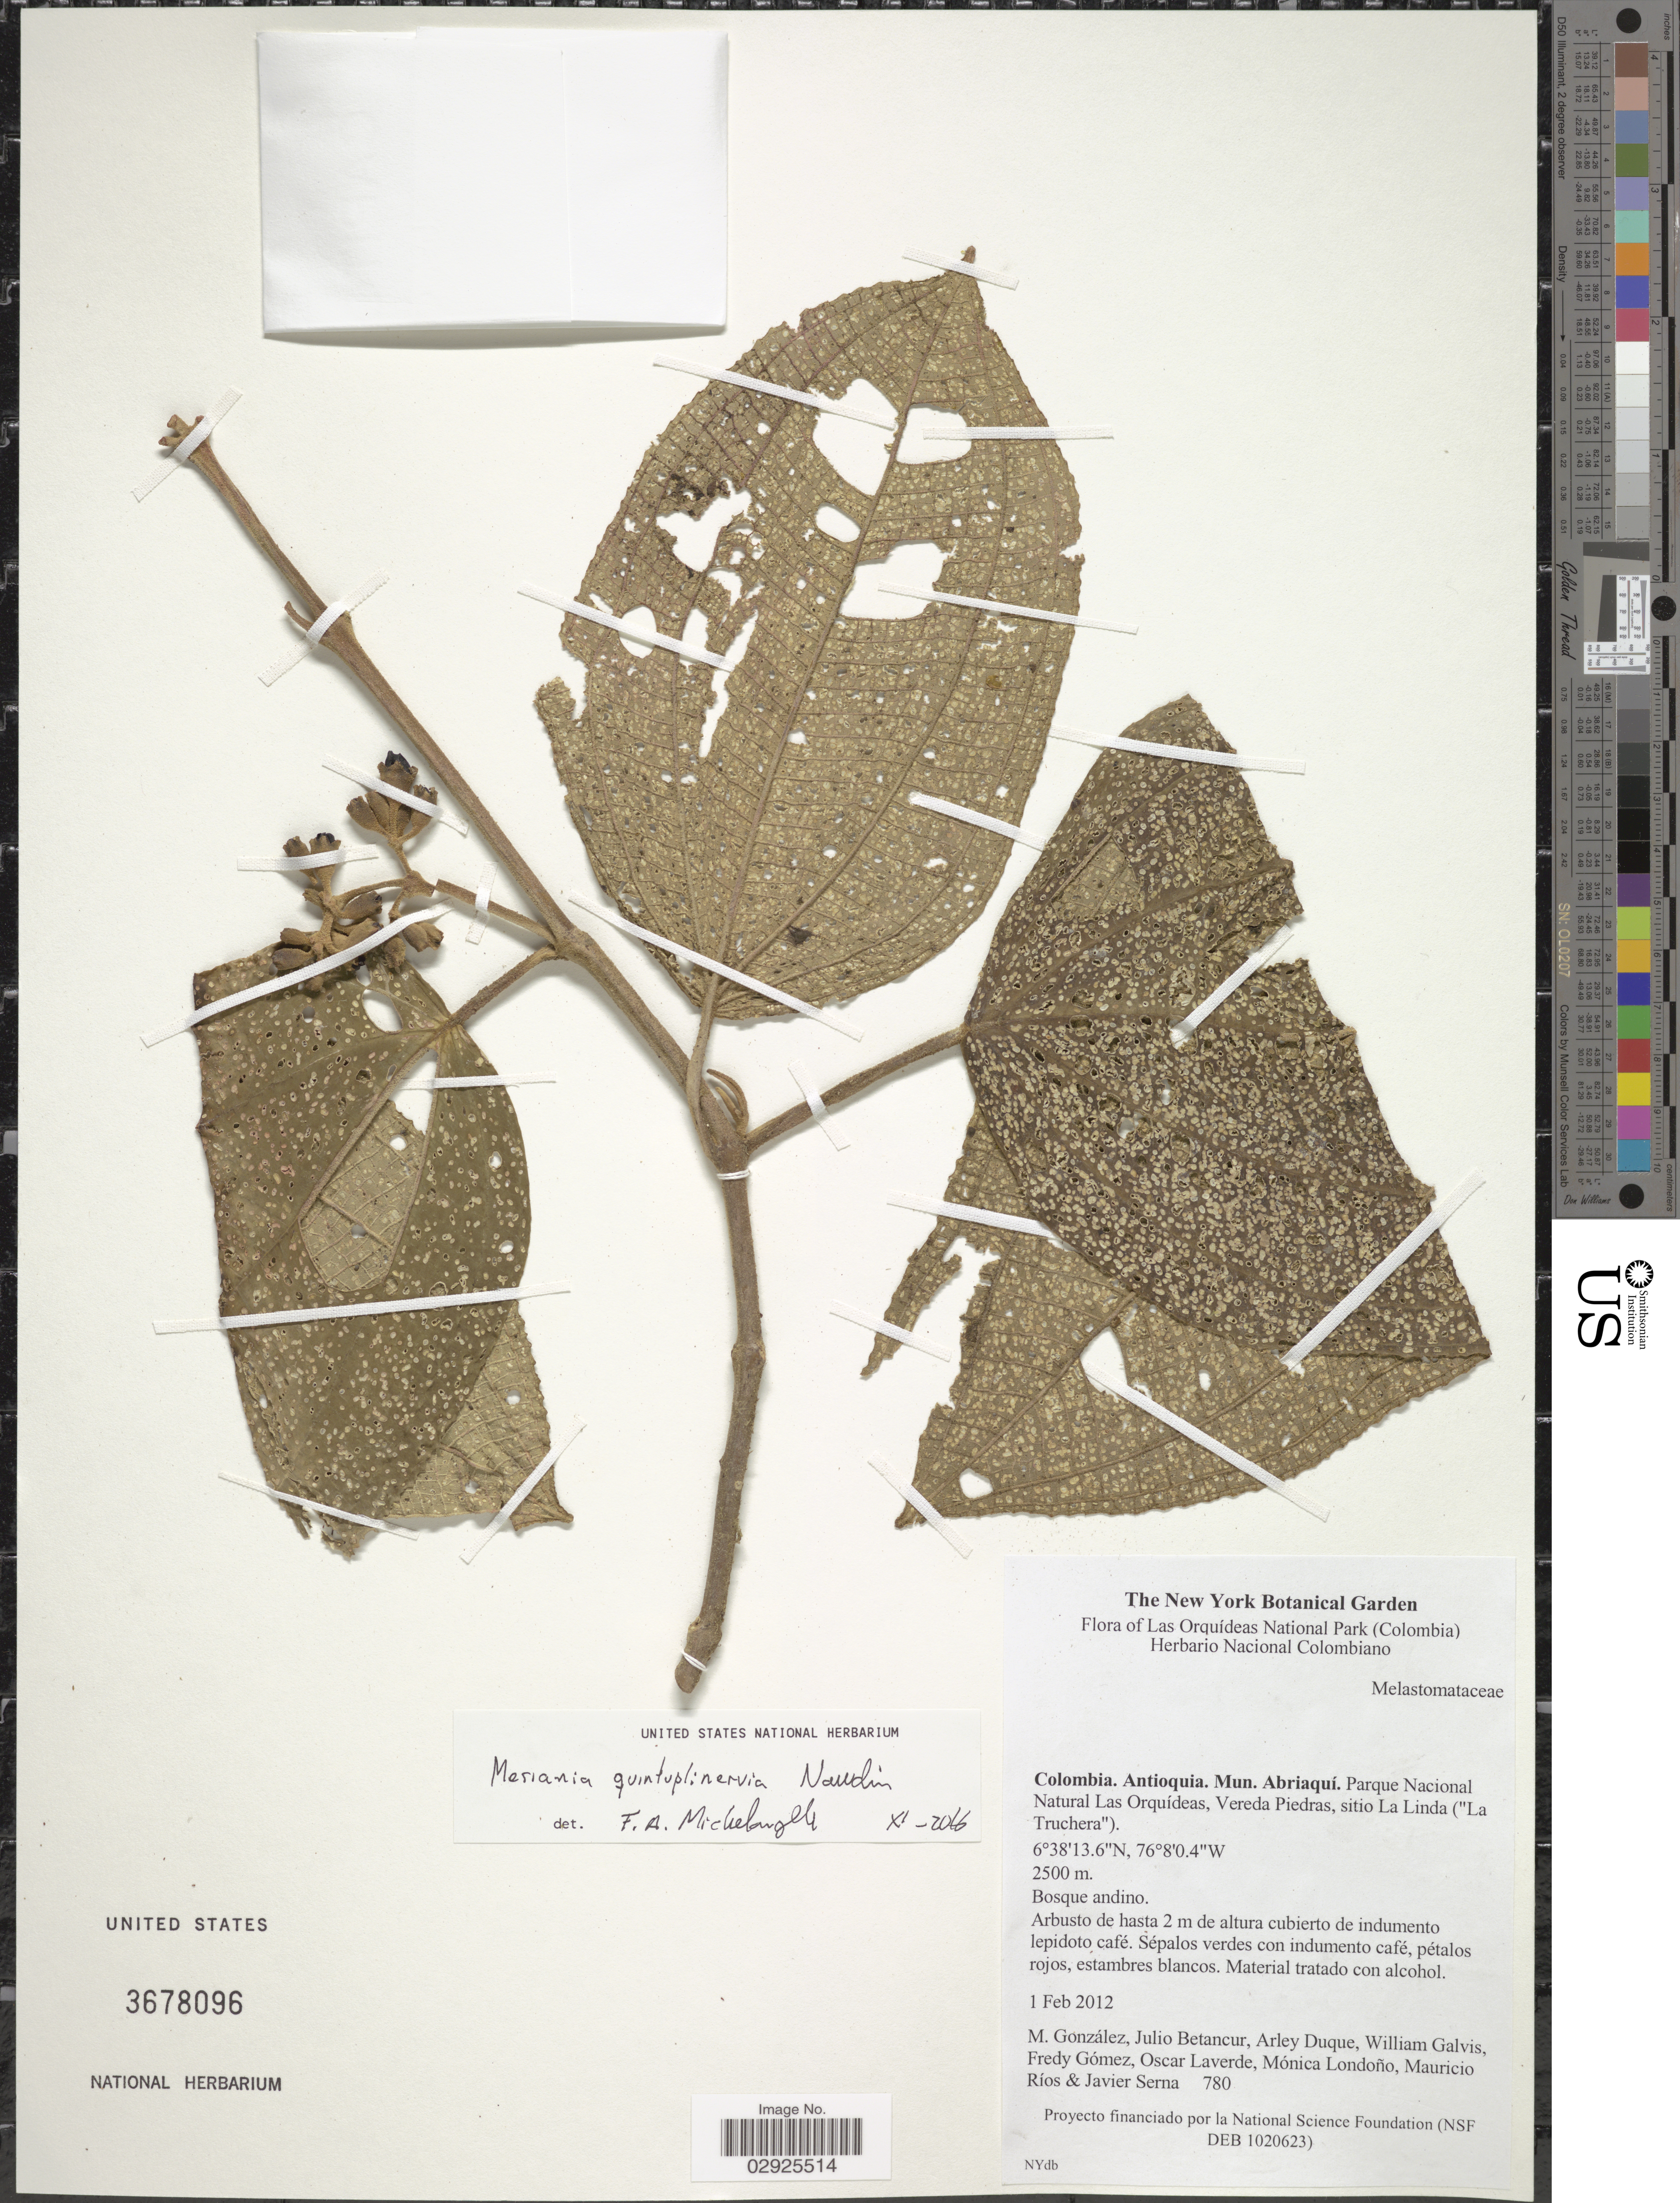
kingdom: Plantae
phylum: Tracheophyta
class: Magnoliopsida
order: Myrtales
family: Melastomataceae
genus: Meriania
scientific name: Meriania quintuplinervis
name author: Naudin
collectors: M. González, J. Betancur, A. Duque, W. Galvis & et al.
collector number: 780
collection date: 2012-02-01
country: Colombia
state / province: Antioquia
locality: Mun. Abriaquí, Parque Nacional Natural Las Orquídas, Vereda Piedras, sitio La Linda ("La Truchera").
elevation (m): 2500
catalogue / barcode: US 3678096